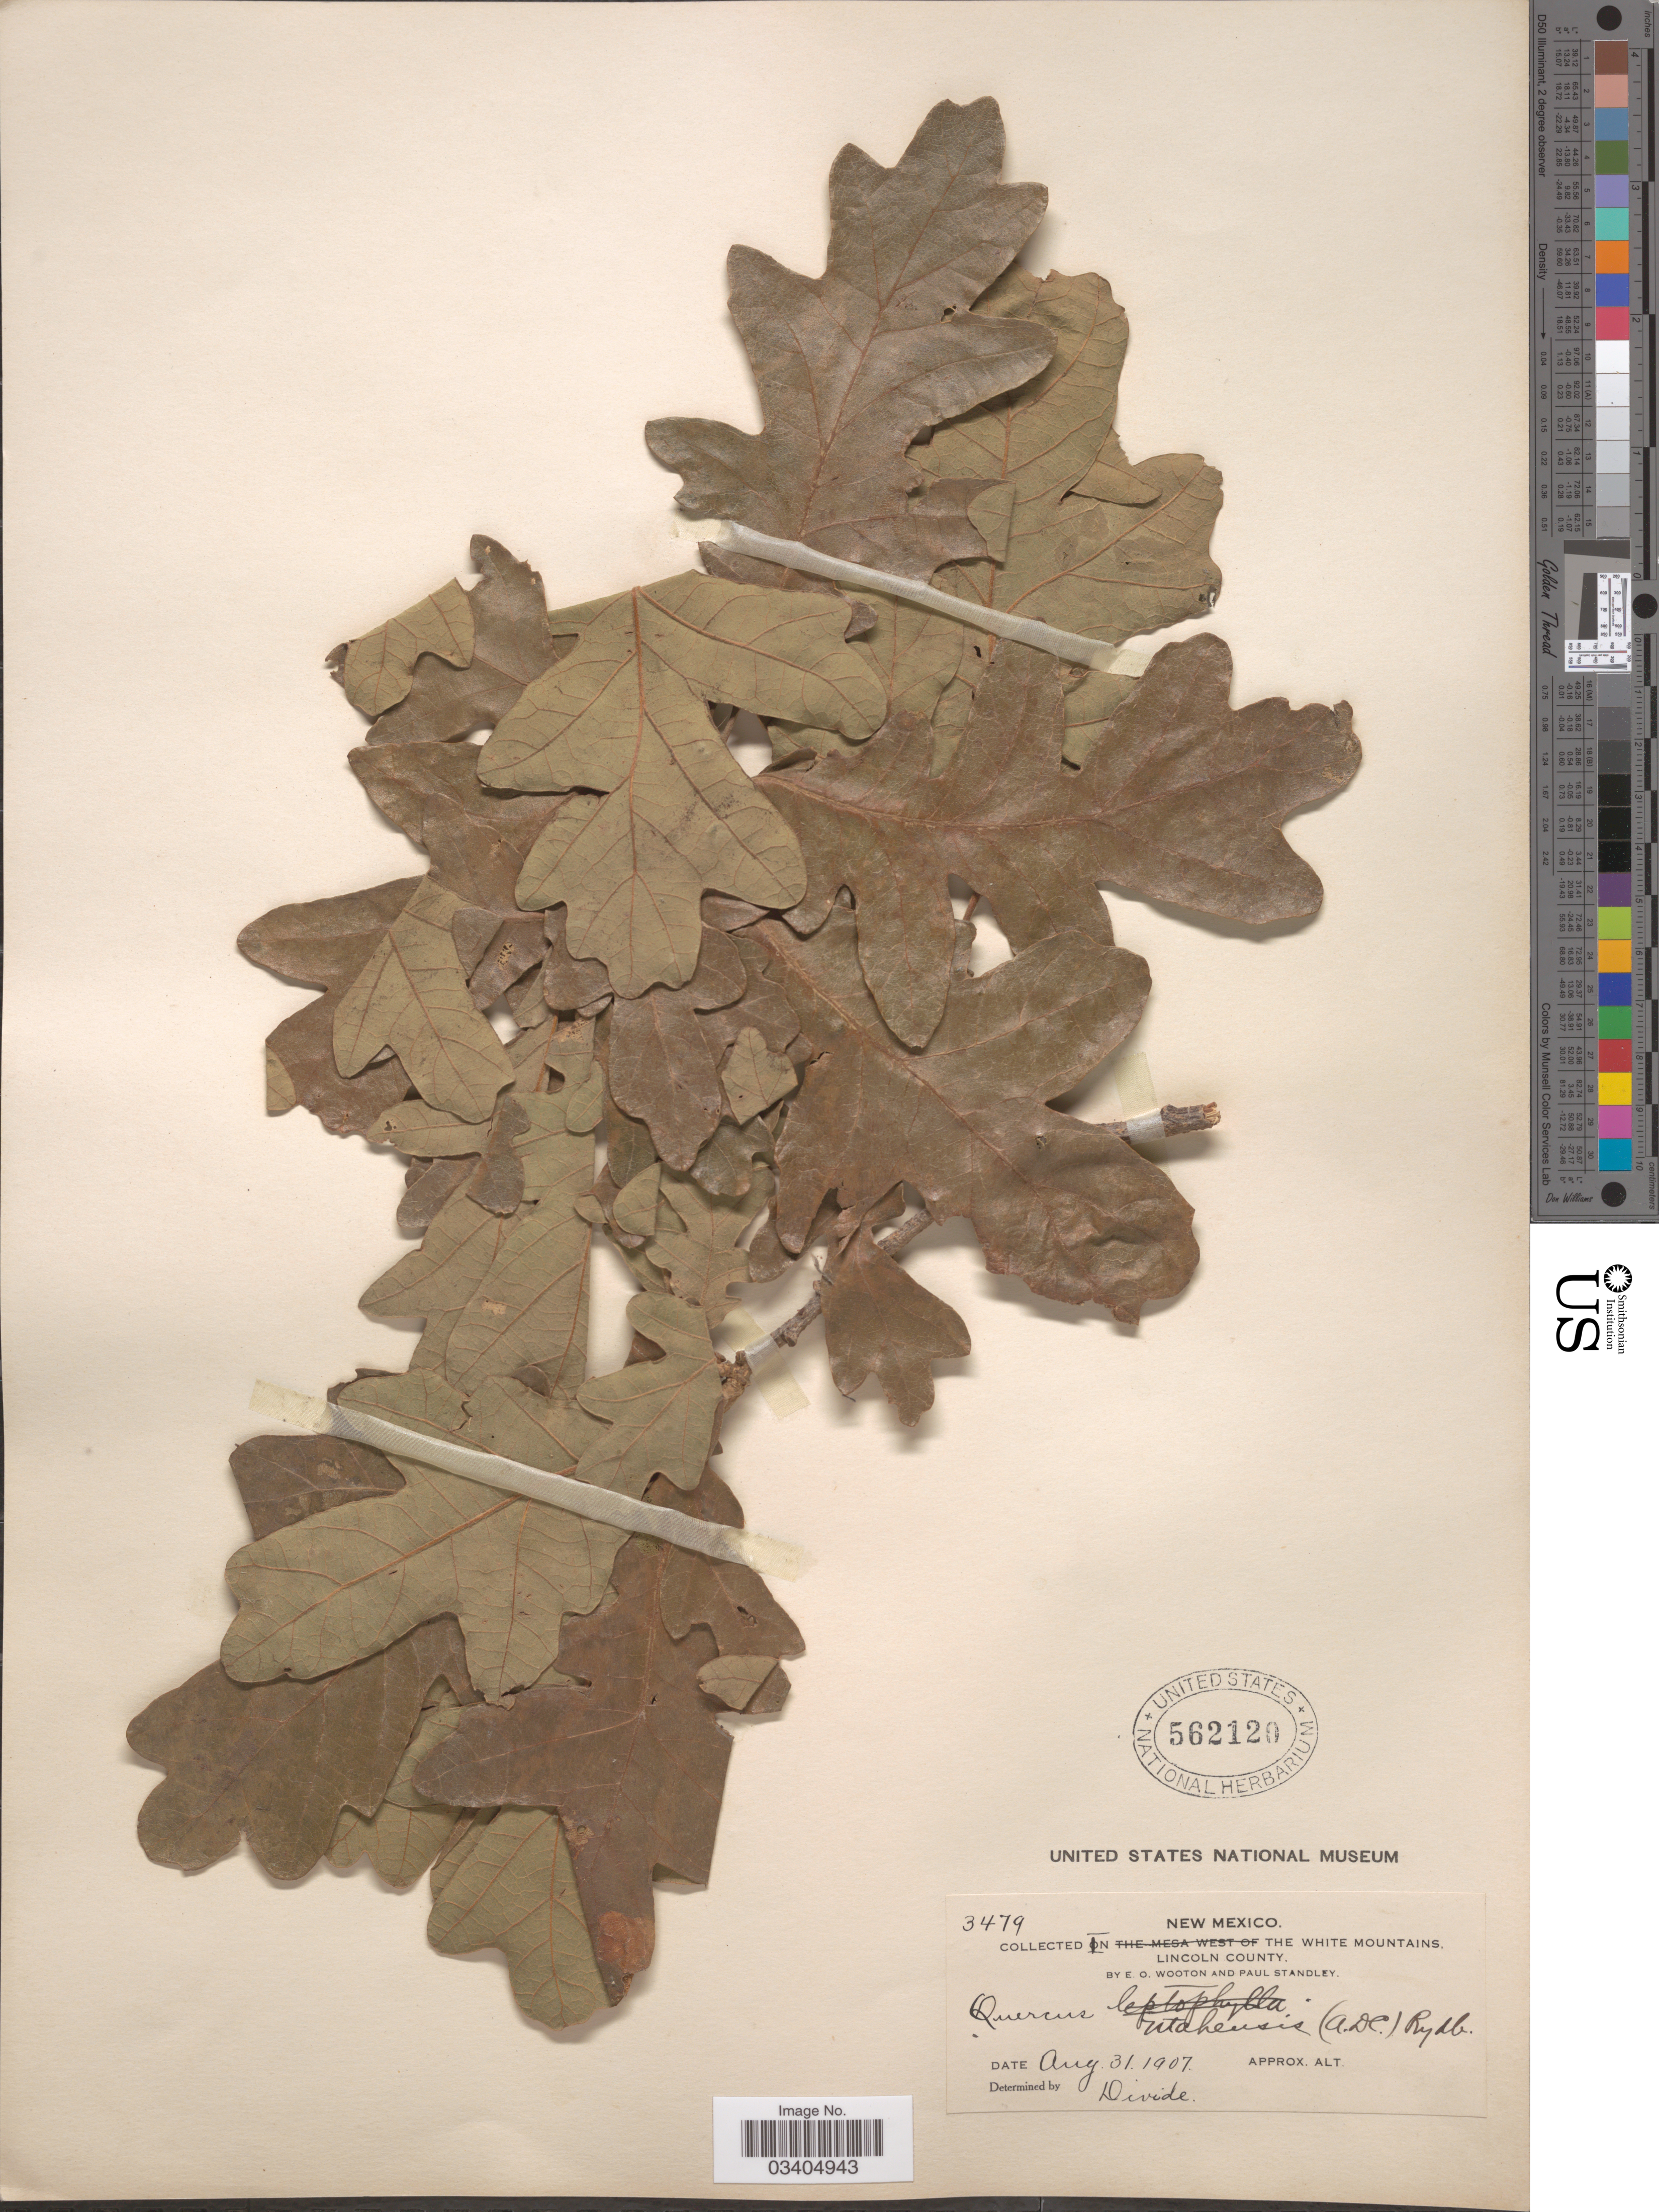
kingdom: Plantae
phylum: Tracheophyta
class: Magnoliopsida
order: Fagales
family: Fagaceae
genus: Quercus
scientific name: Quercus gambelii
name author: Nutt.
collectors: E. O. Wooton & P. C. Standley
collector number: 3479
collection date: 1907-08-31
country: United States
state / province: New Mexico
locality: In the White Mountains, Lincoln County.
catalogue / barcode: US 562120